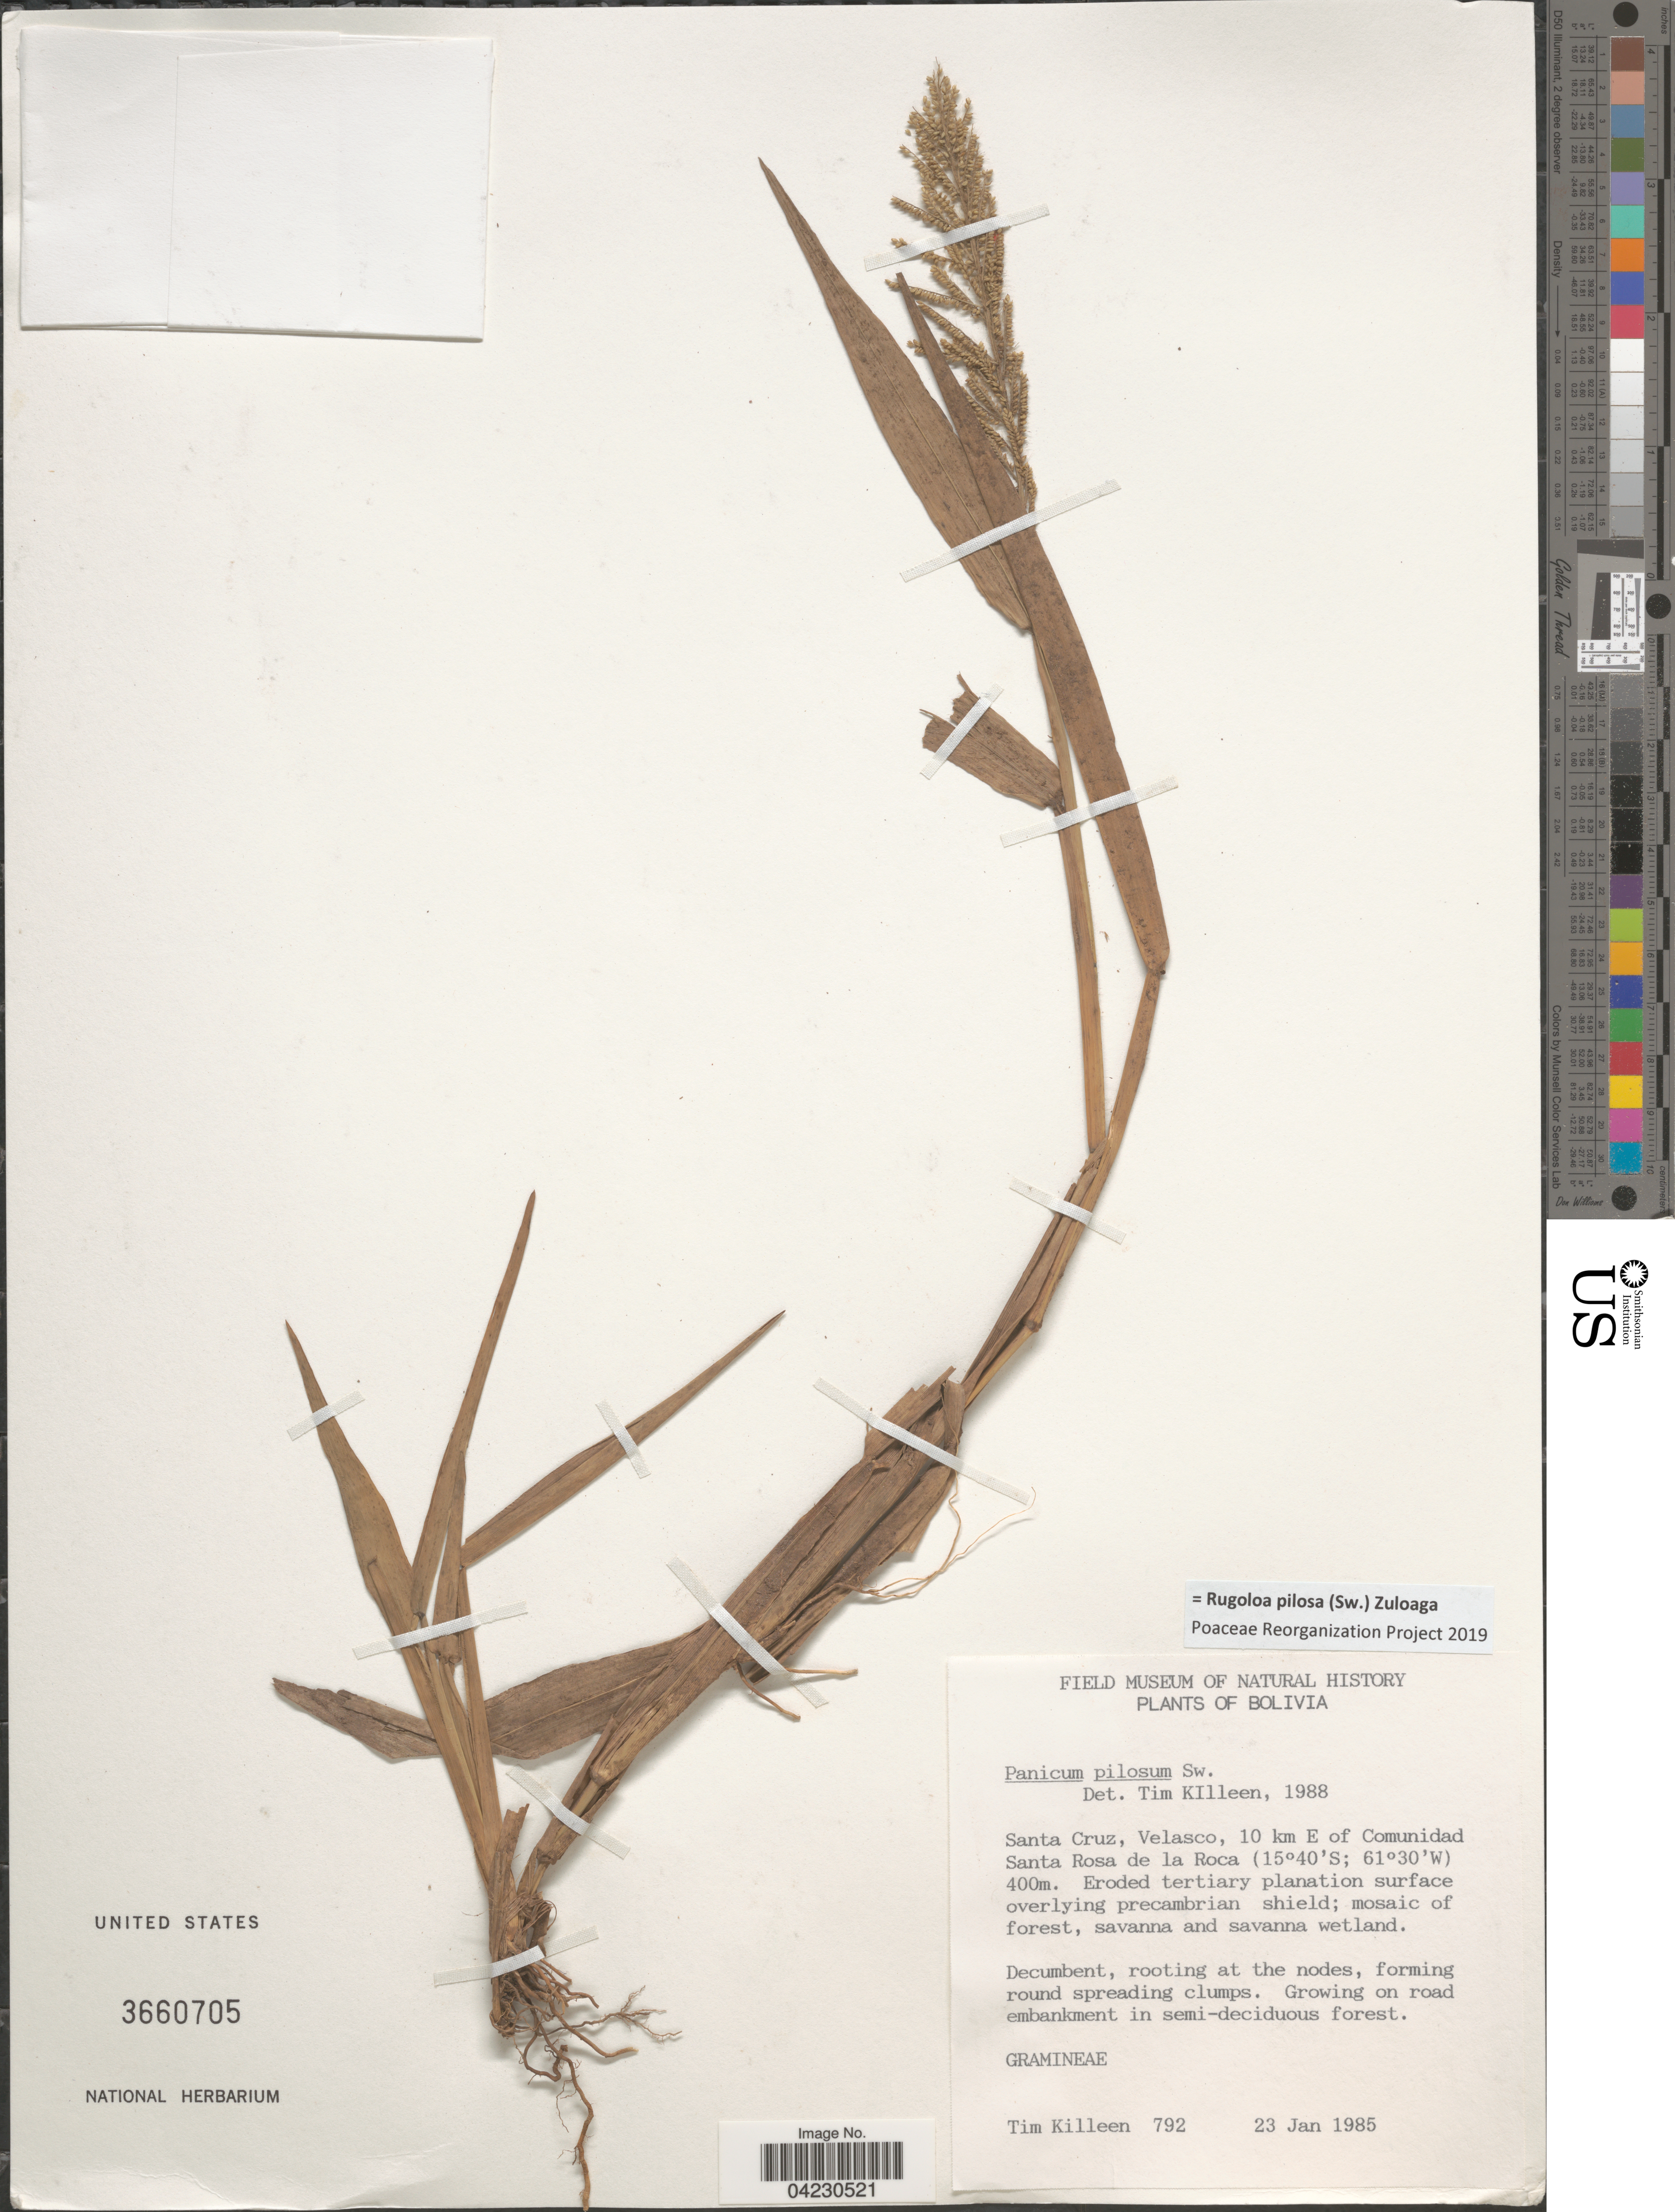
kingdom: Plantae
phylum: Tracheophyta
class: Liliopsida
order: Poales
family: Poaceae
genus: Rugoloa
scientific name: Rugoloa pilosa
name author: (Sw.) Zuloaga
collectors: T. J. Killeen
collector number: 792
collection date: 1985-01-23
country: Bolivia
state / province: Santa Cruz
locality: Velasco, 10 km E of Comunidad Santa Rosa de la Roca.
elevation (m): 400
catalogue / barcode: US 3660705